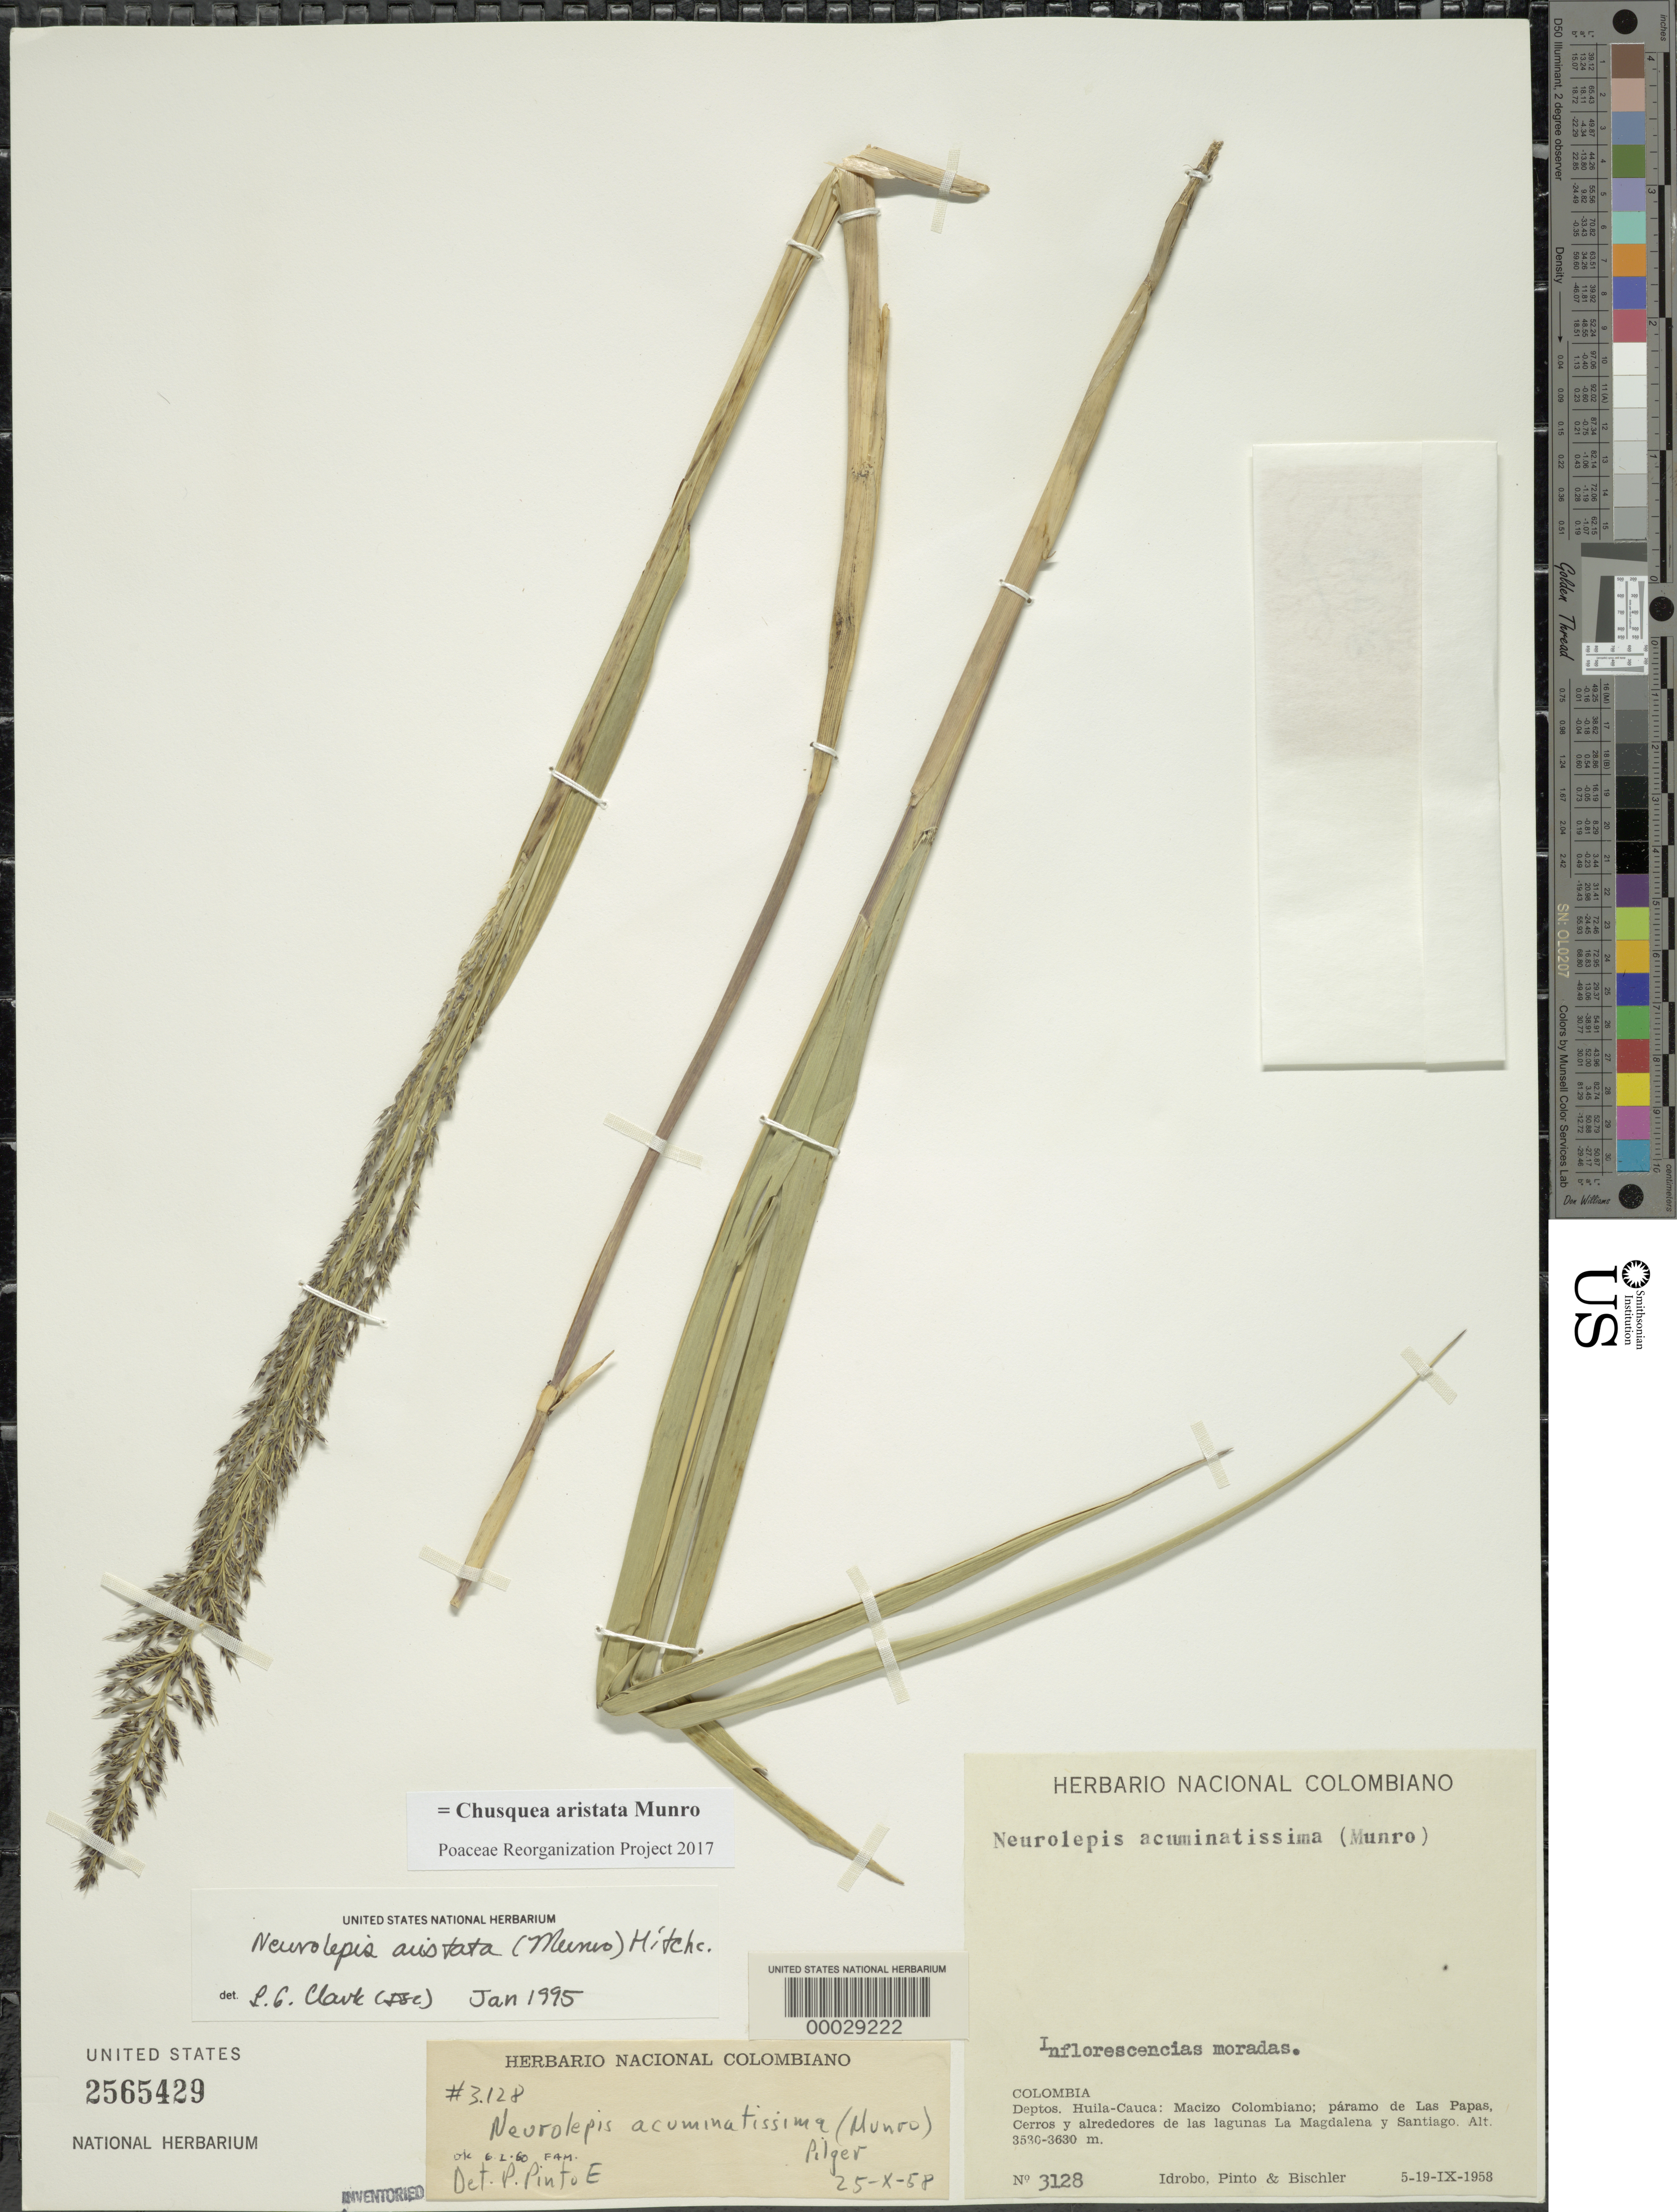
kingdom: Plantae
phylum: Tracheophyta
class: Liliopsida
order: Poales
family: Poaceae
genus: Chusquea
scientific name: Chusquea aristata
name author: Munro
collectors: J. M. Idrobo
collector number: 3128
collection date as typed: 05 Sep 1958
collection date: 1958-09-05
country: Colombia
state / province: Cauca / Huila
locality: Las Papas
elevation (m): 3530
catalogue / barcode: US 2565429